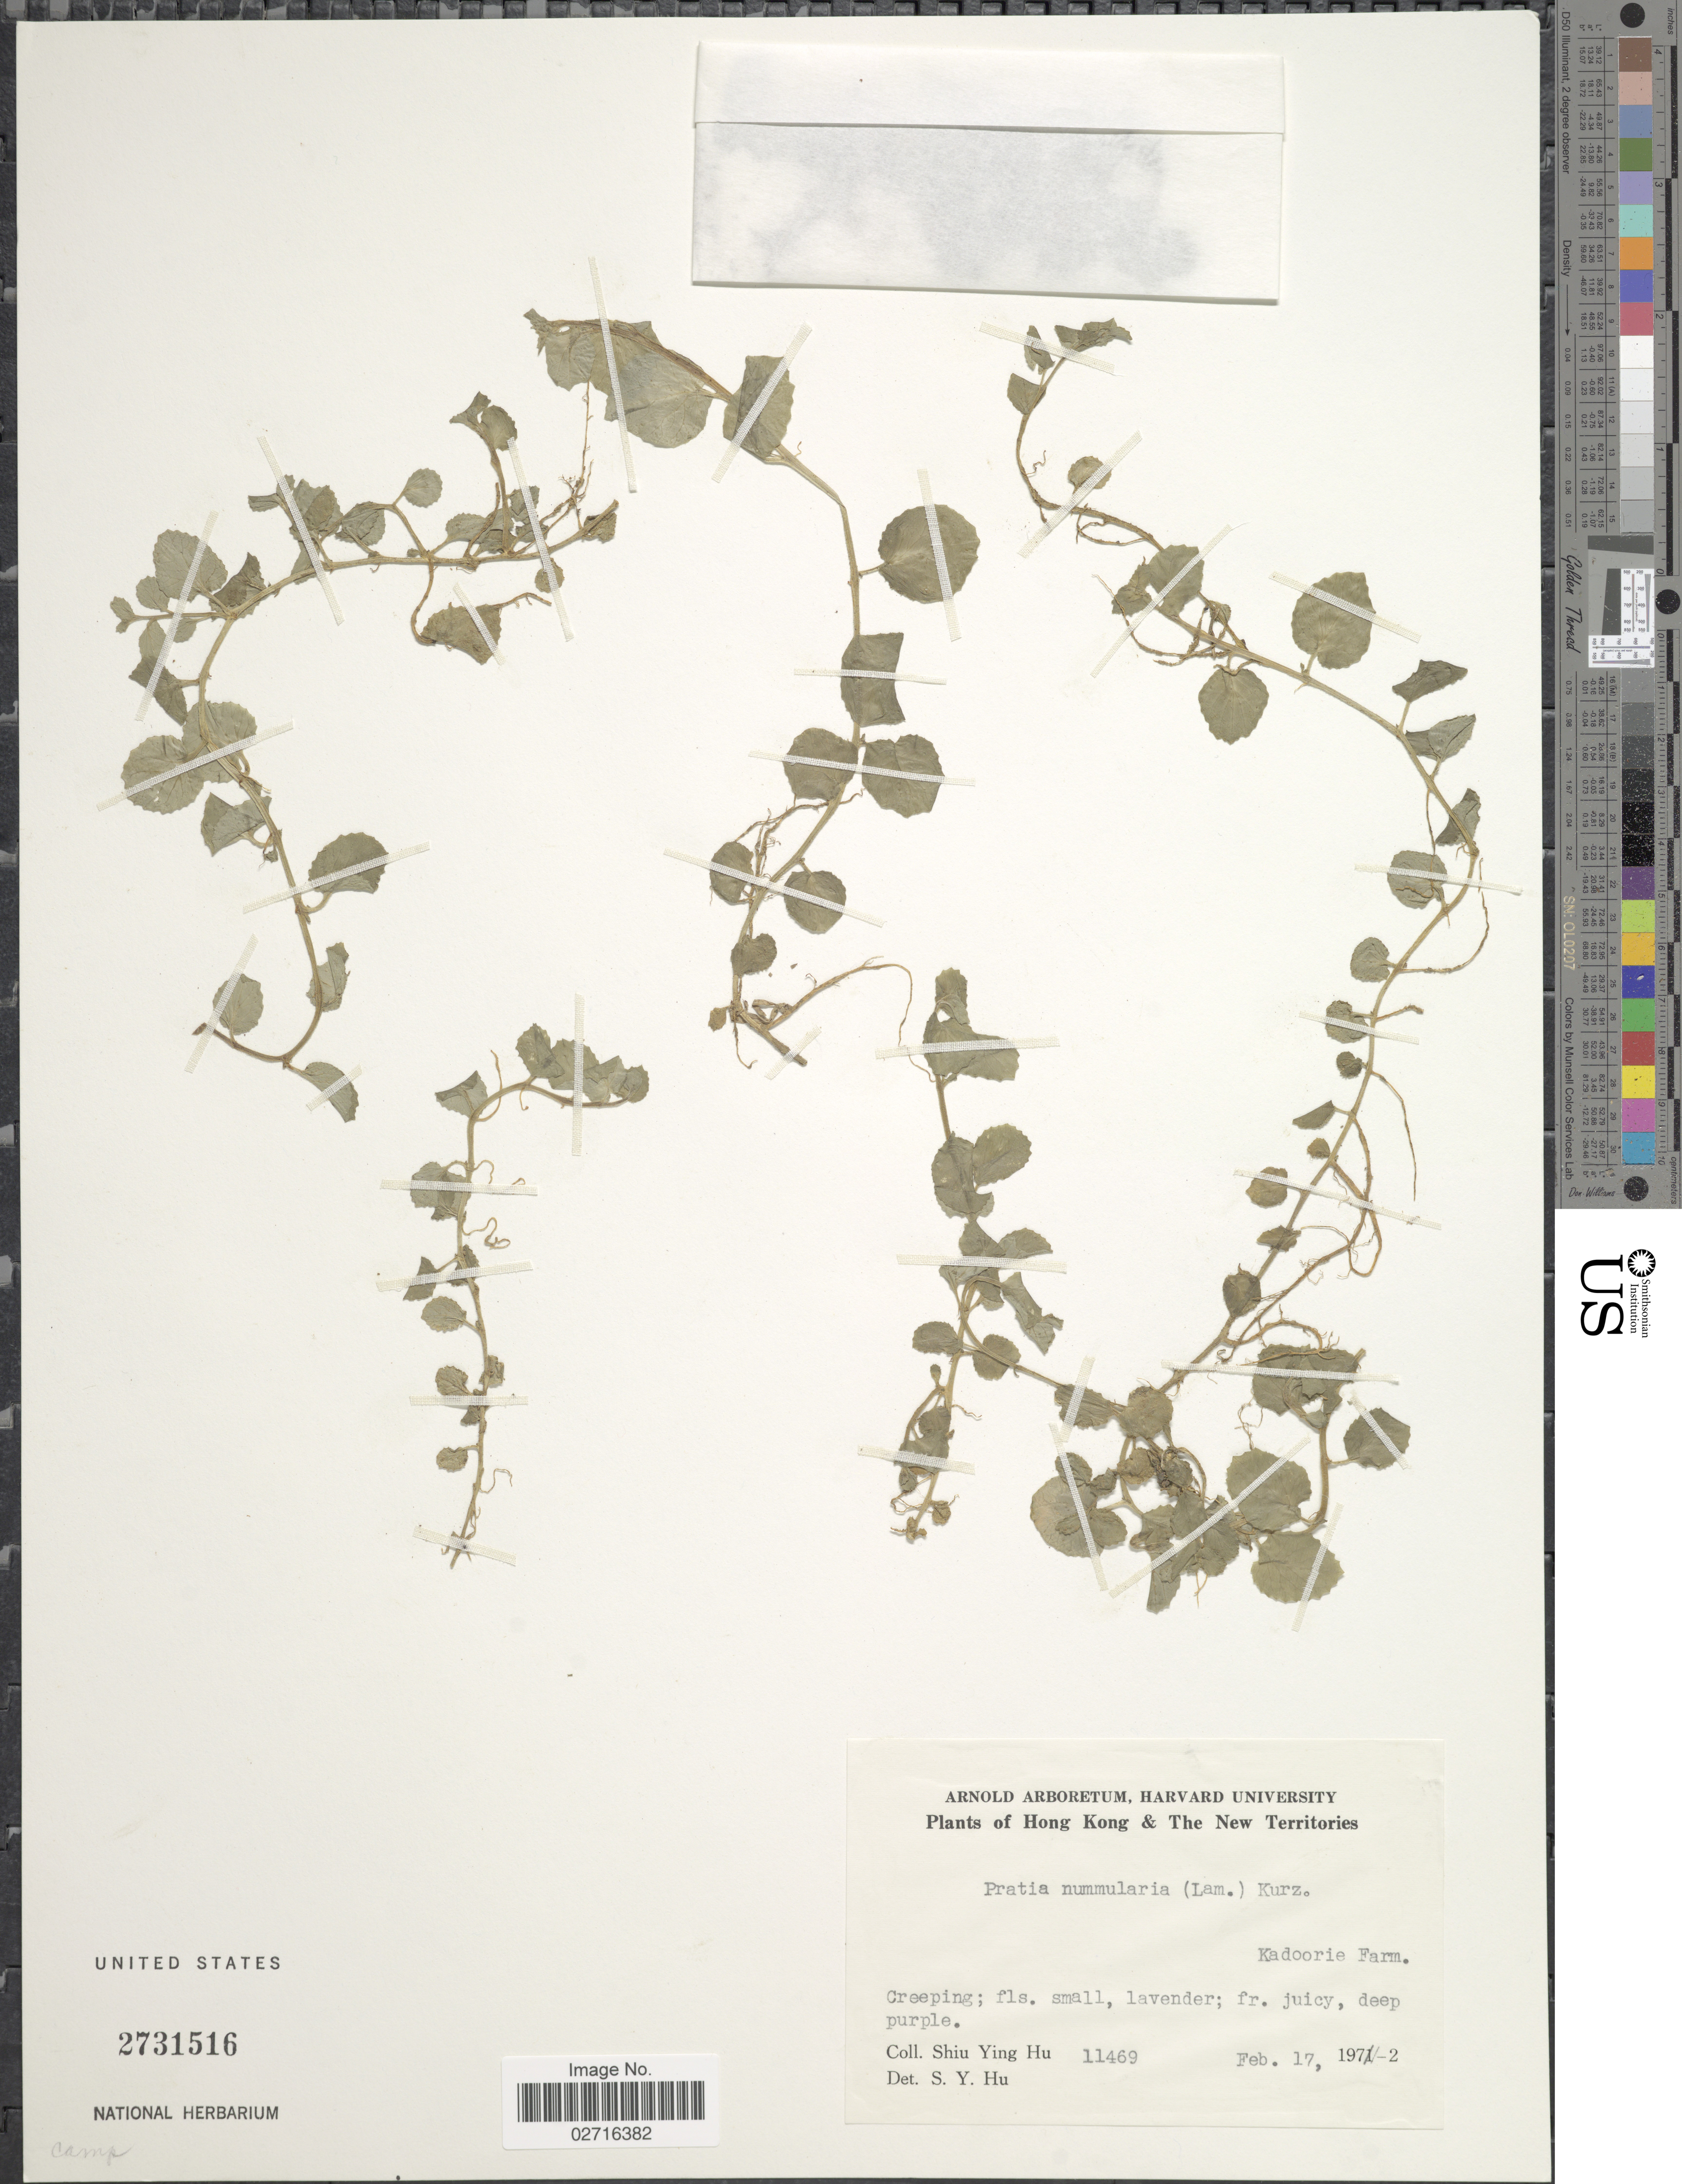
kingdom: Plantae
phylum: Tracheophyta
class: Magnoliopsida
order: Asterales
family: Campanulaceae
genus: Pratia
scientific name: Pratia nummularia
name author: (Lam.) A. Braun & Asch.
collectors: S. Y. Hu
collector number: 11469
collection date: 1972-02-17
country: China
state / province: Hong Kong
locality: The New Territories, Kadoorie Farm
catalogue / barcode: US 2731516